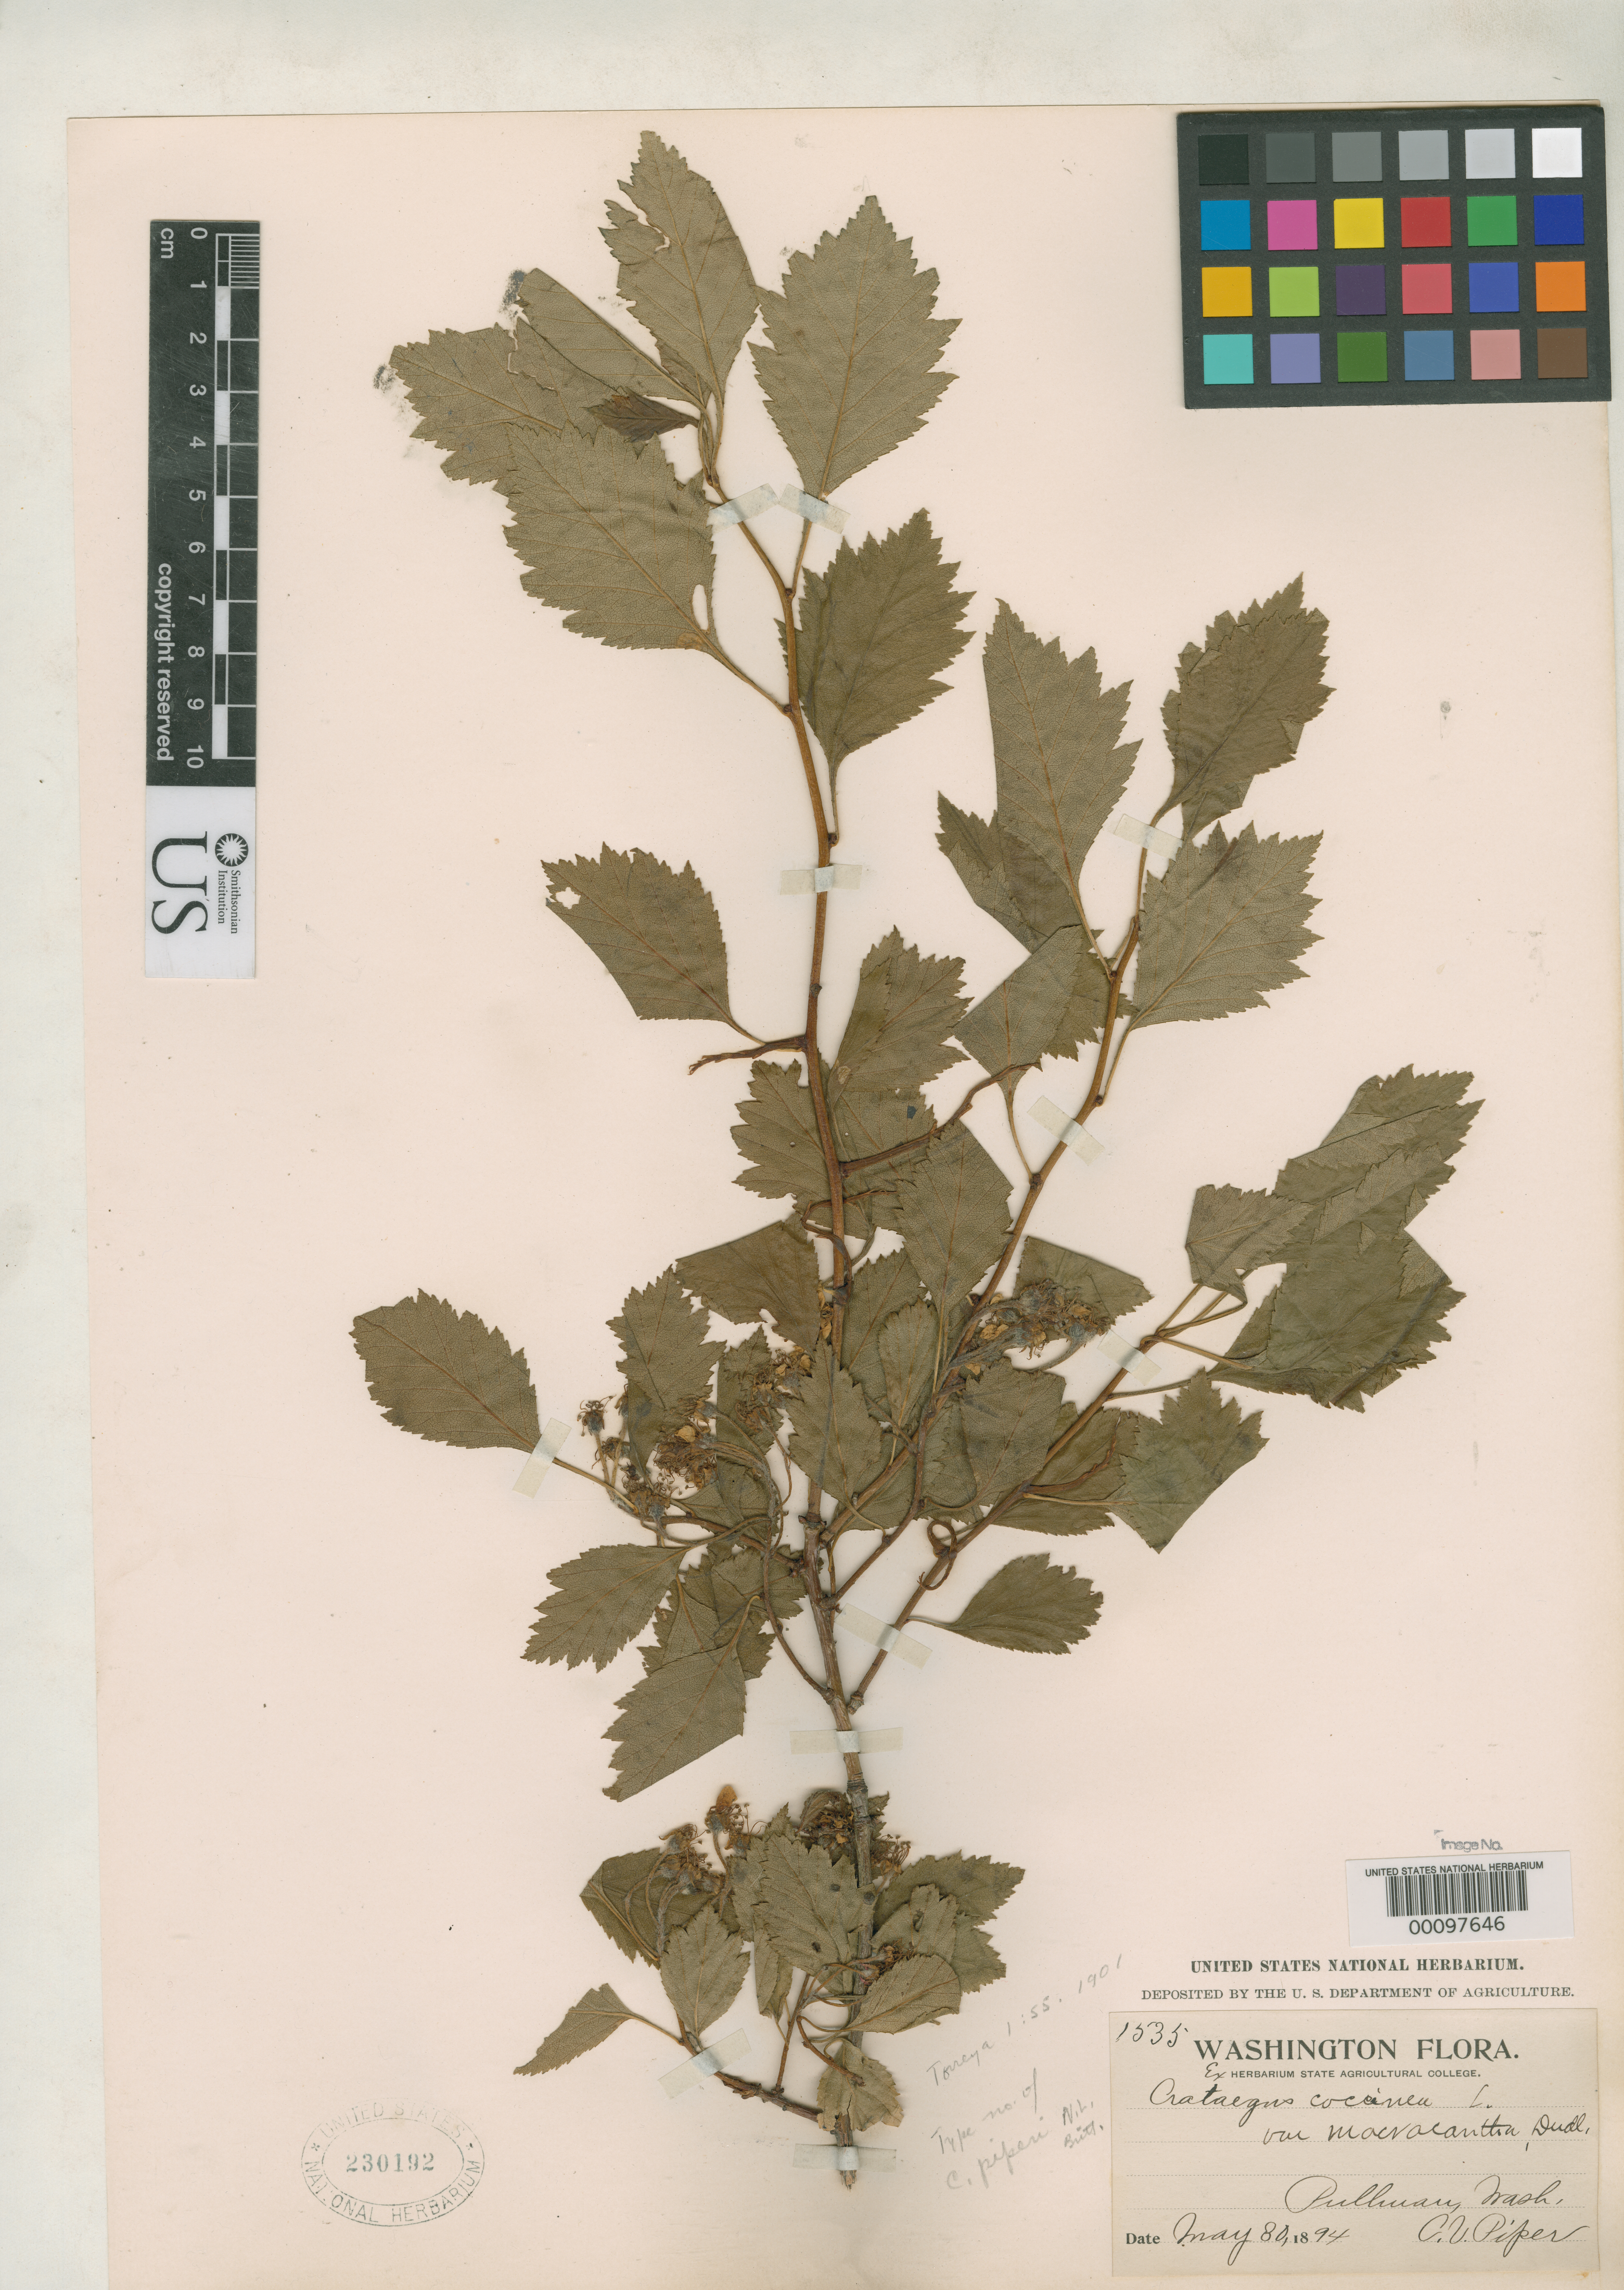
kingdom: Plantae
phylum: Tracheophyta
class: Magnoliopsida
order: Rosales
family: Rosaceae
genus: Crataegus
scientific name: Crataegus piperi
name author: Britton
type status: Isotype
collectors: C. V. Piper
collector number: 1535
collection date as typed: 30 May 1894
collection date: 1894-05-30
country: United States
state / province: Washington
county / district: Whitman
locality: Pullman.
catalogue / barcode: US 230192